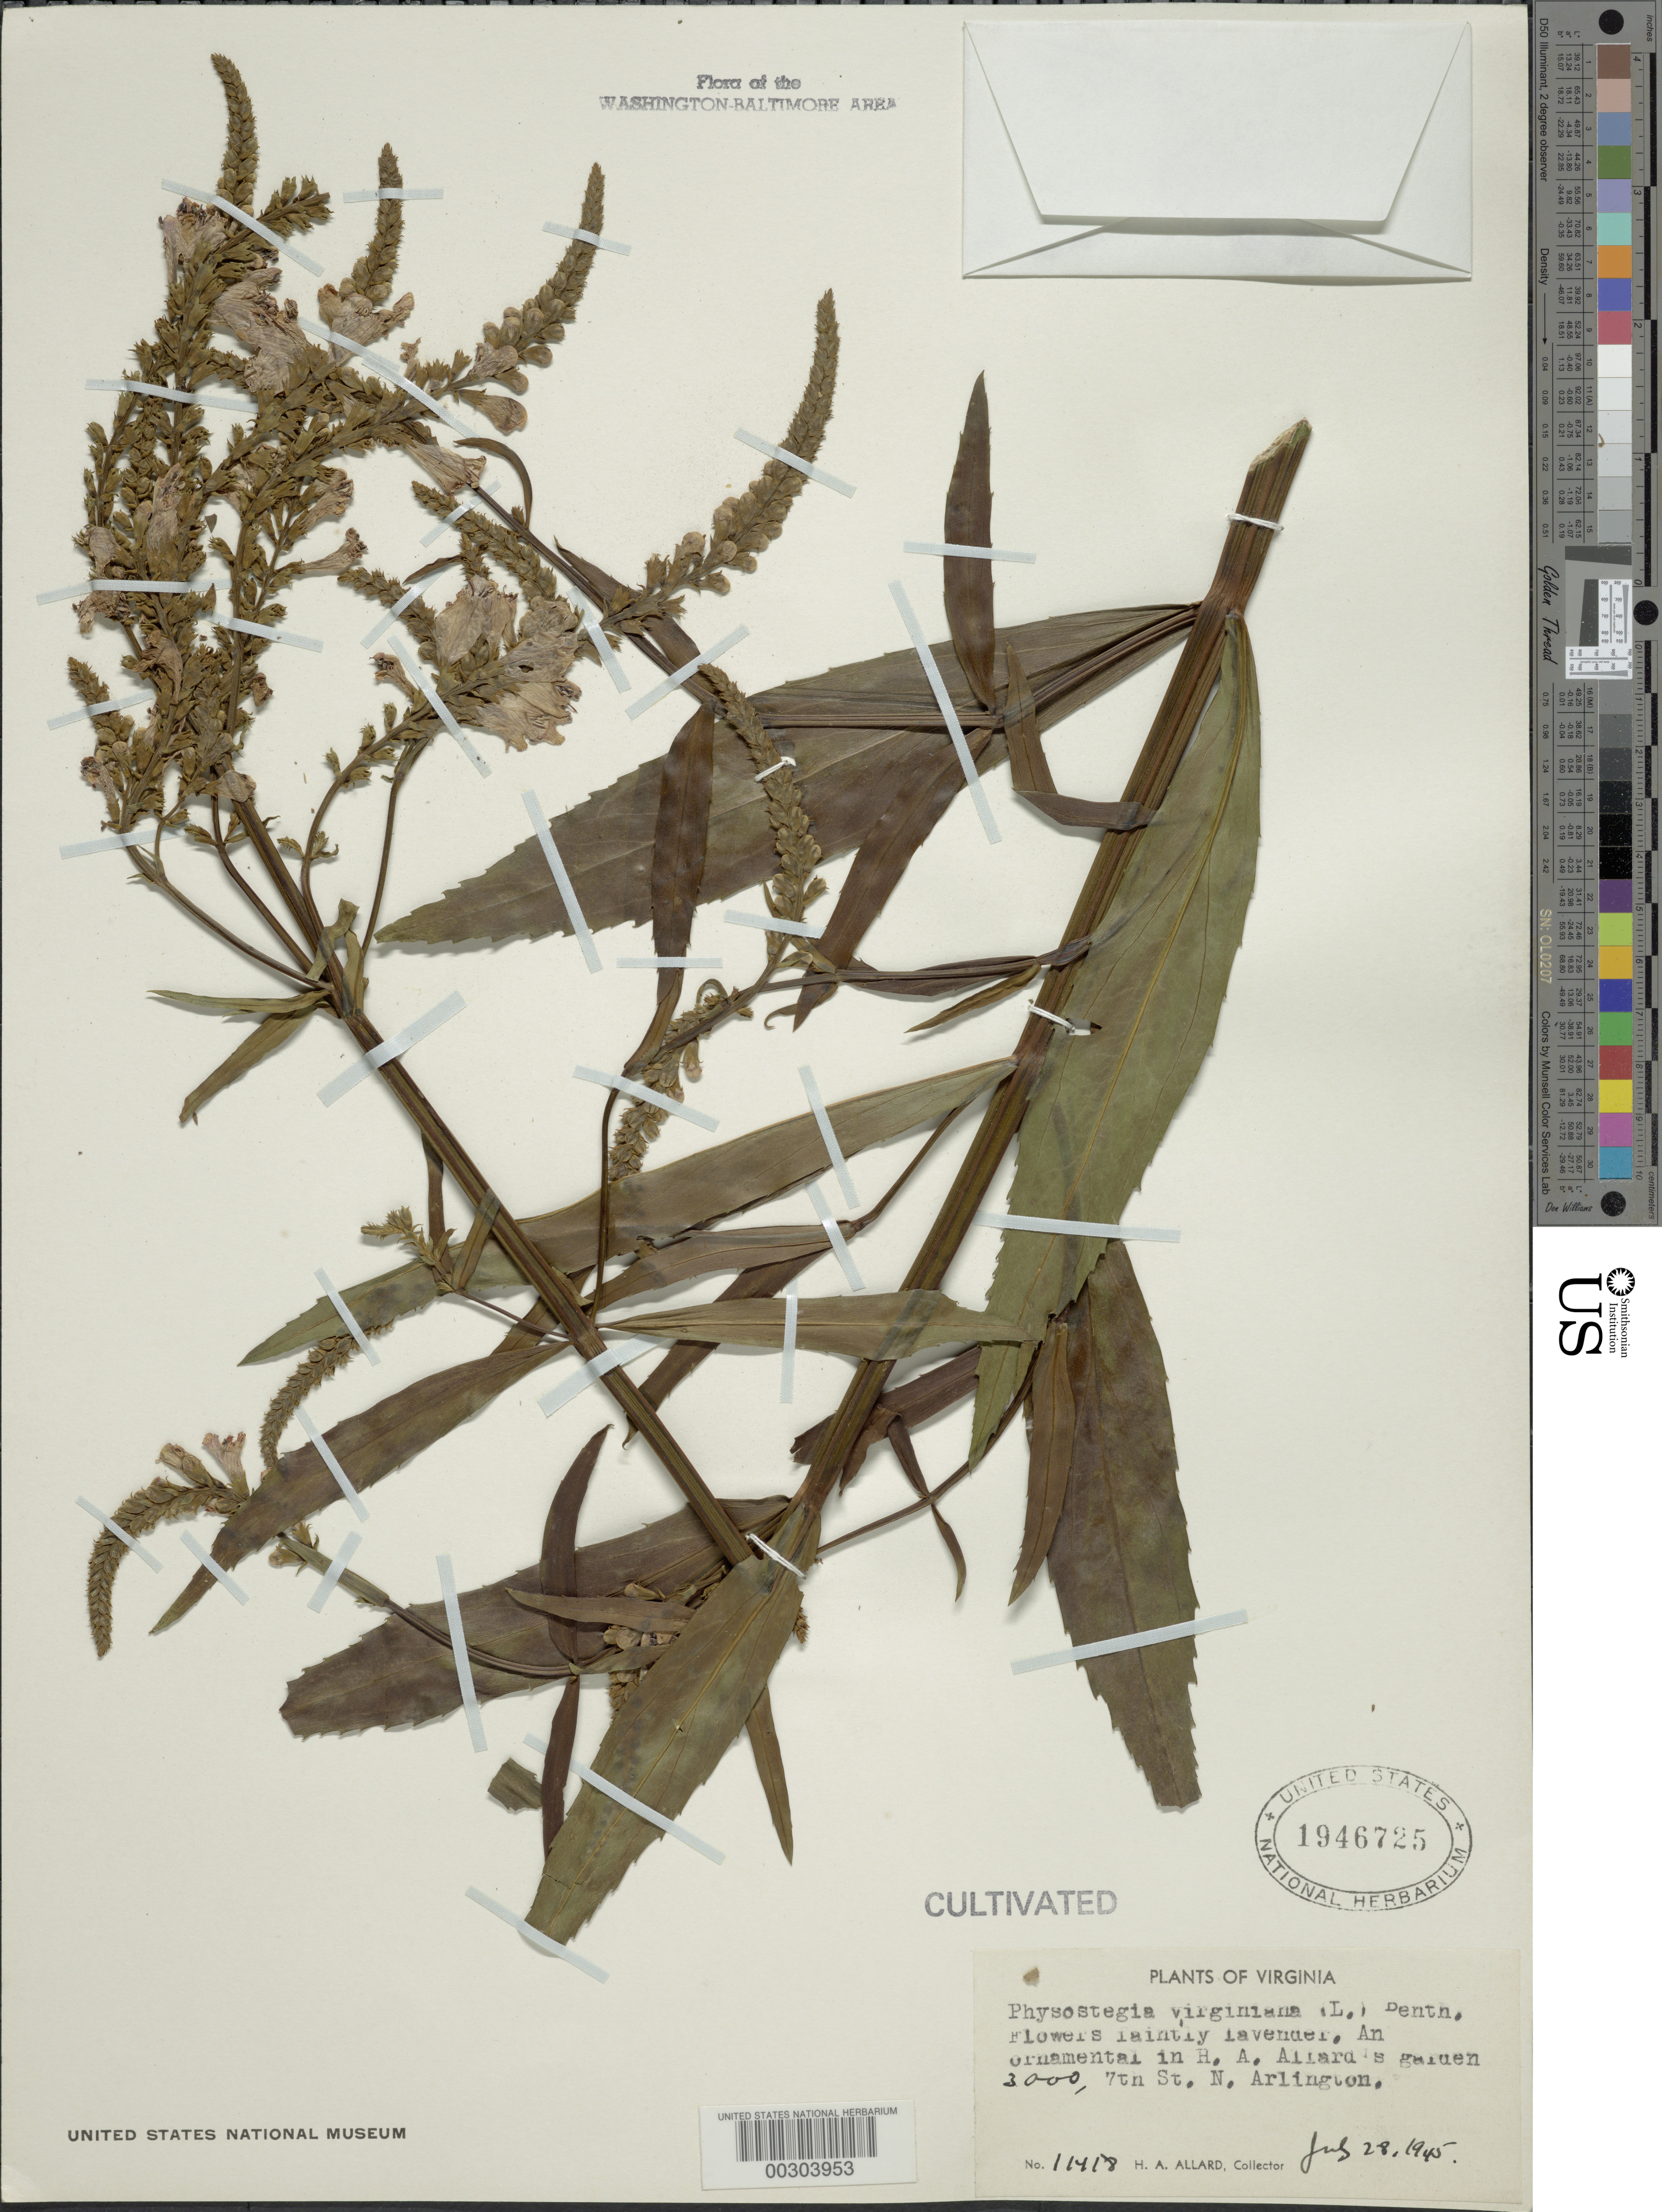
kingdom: Plantae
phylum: Tracheophyta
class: Magnoliopsida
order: Lamiales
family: Lamiaceae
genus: Physostegia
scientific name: Physostegia virginiana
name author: (L.) Benth.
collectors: H. A. Allard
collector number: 11418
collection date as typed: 28 Jul 1945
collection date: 1945-07-28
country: United States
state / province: Virginia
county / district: Arlington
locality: Arlington, 3000 7th St, H.A. Allard's Garden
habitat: Garden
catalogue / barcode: US 1946725